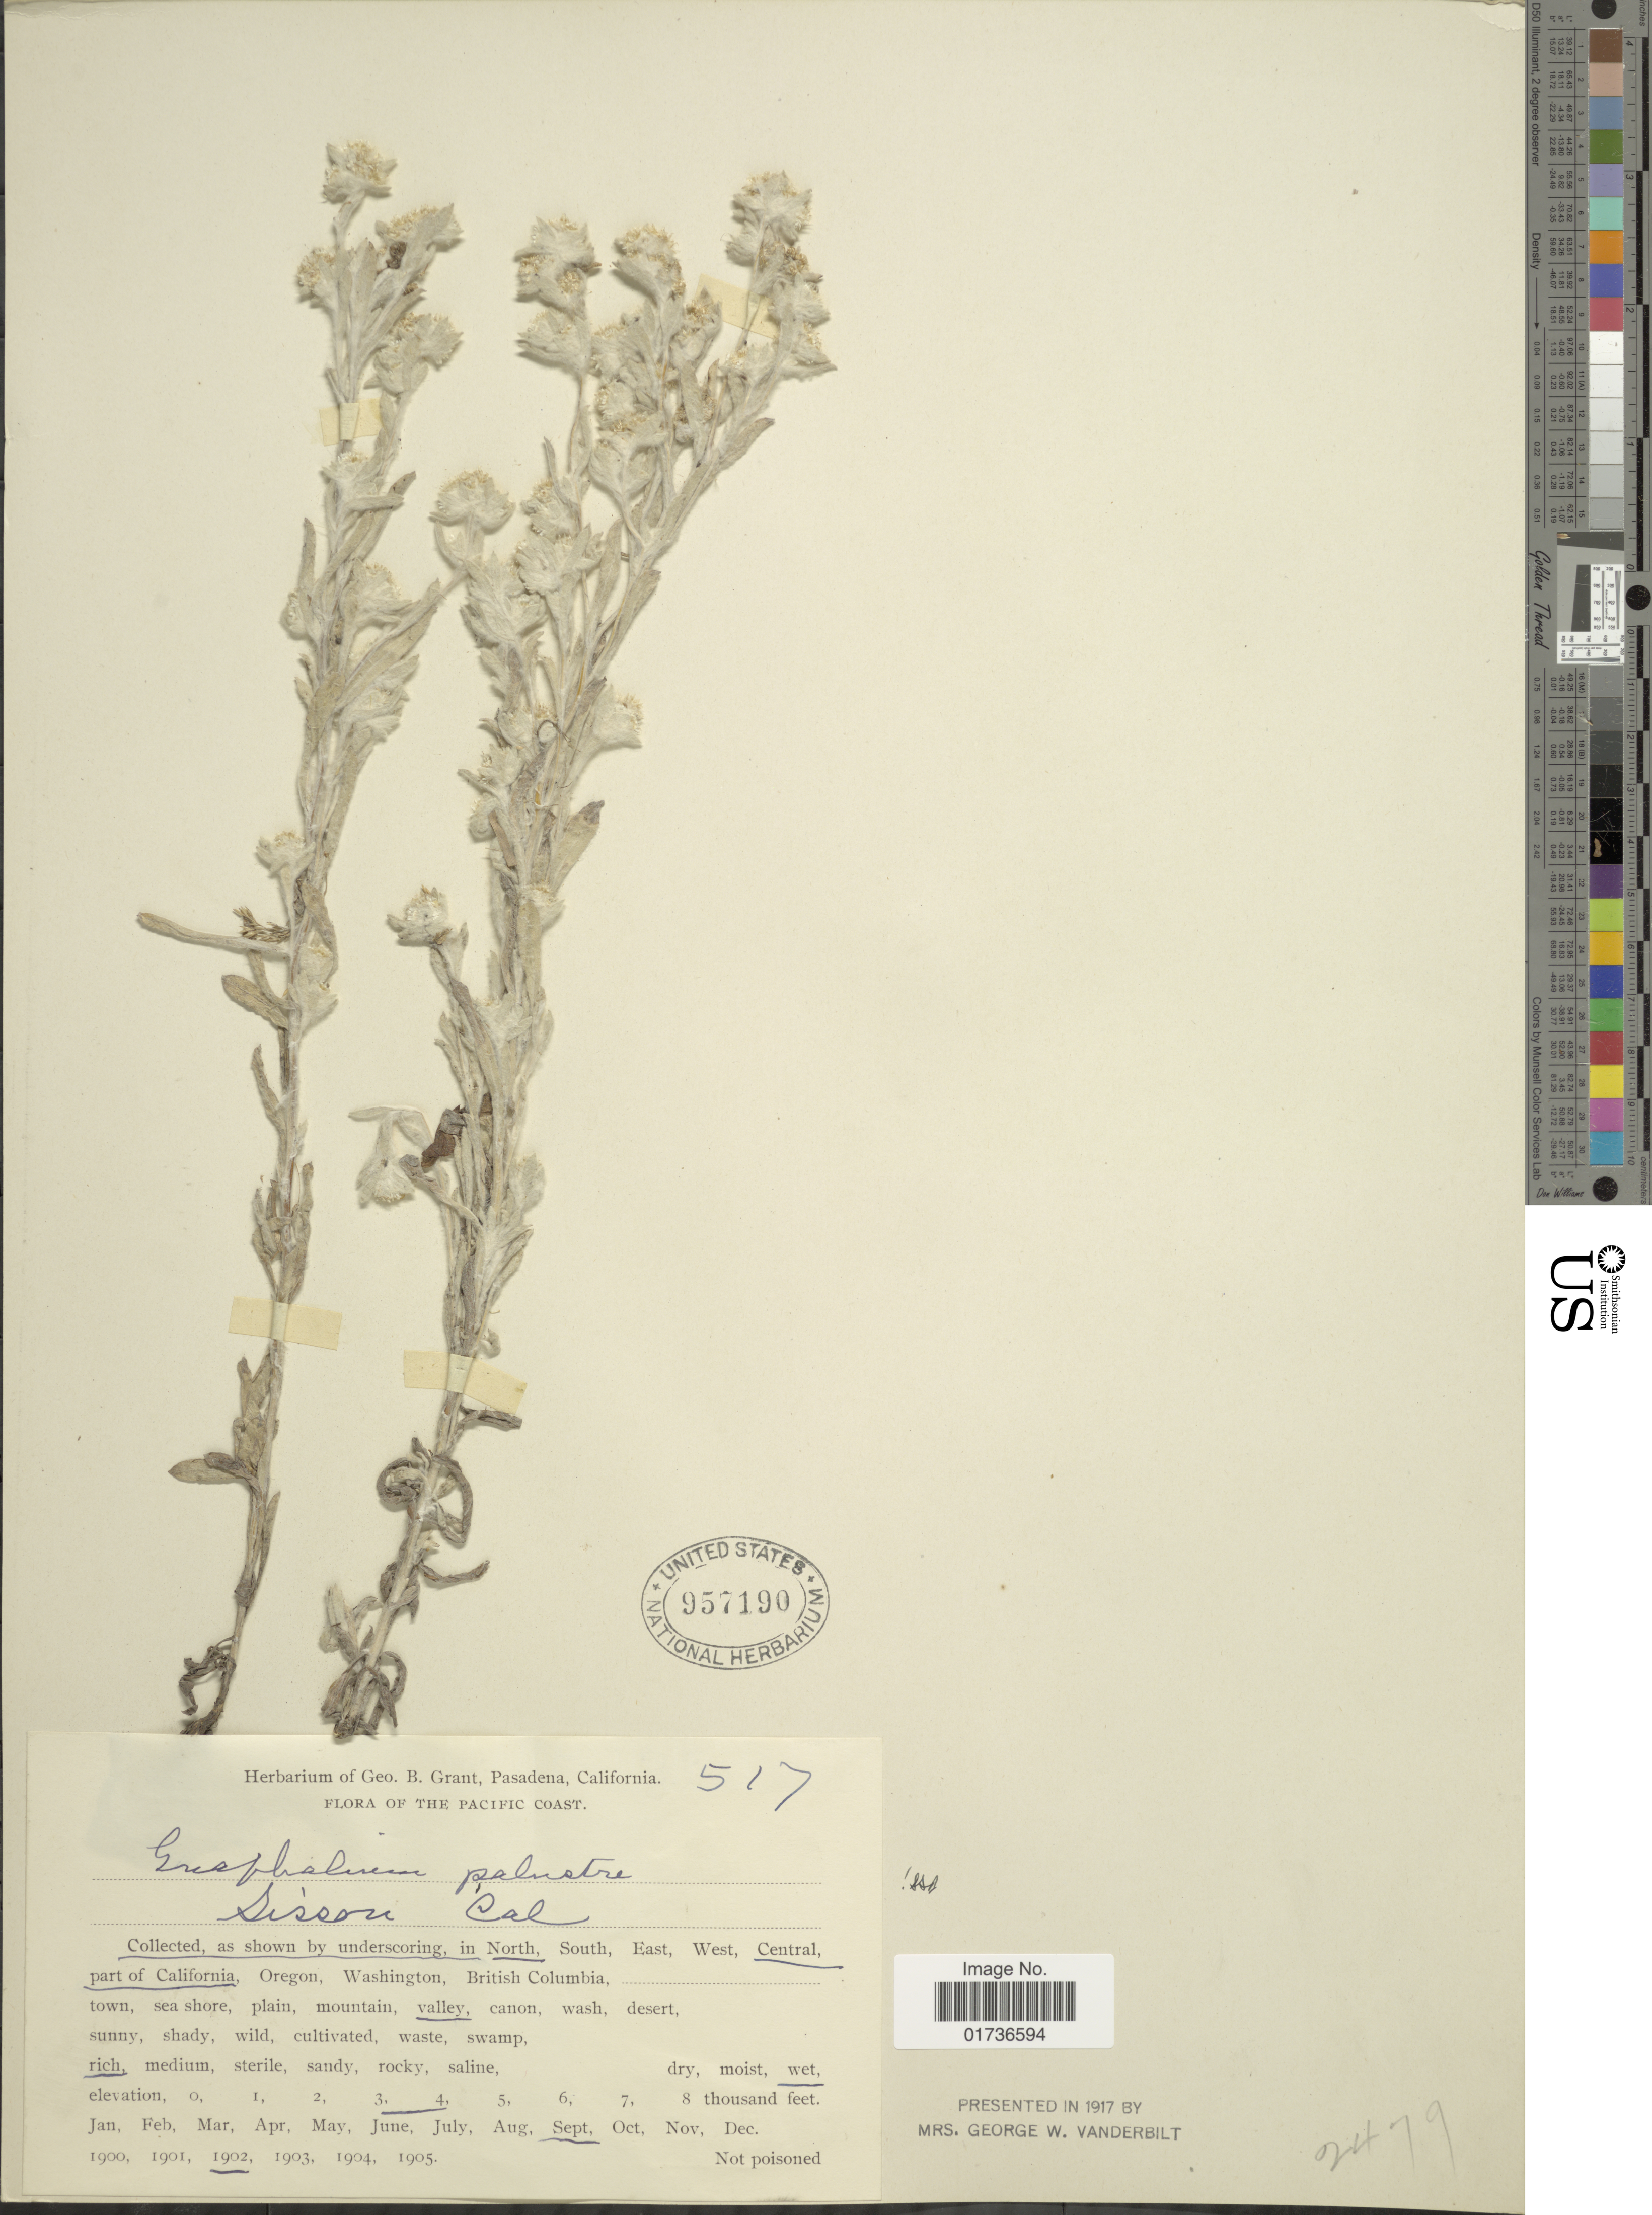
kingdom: Plantae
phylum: Tracheophyta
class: Magnoliopsida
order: Asterales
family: Asteraceae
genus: Gnaphalium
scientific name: Gnaphalium palustre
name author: Nutt.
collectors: ex herb. G. B. Grant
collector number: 517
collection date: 1902-09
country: United States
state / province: California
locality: The Pacific Coast, As shown by underscoring, in North, Central, part of California, valley, rich, wet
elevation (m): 914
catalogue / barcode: US 957190